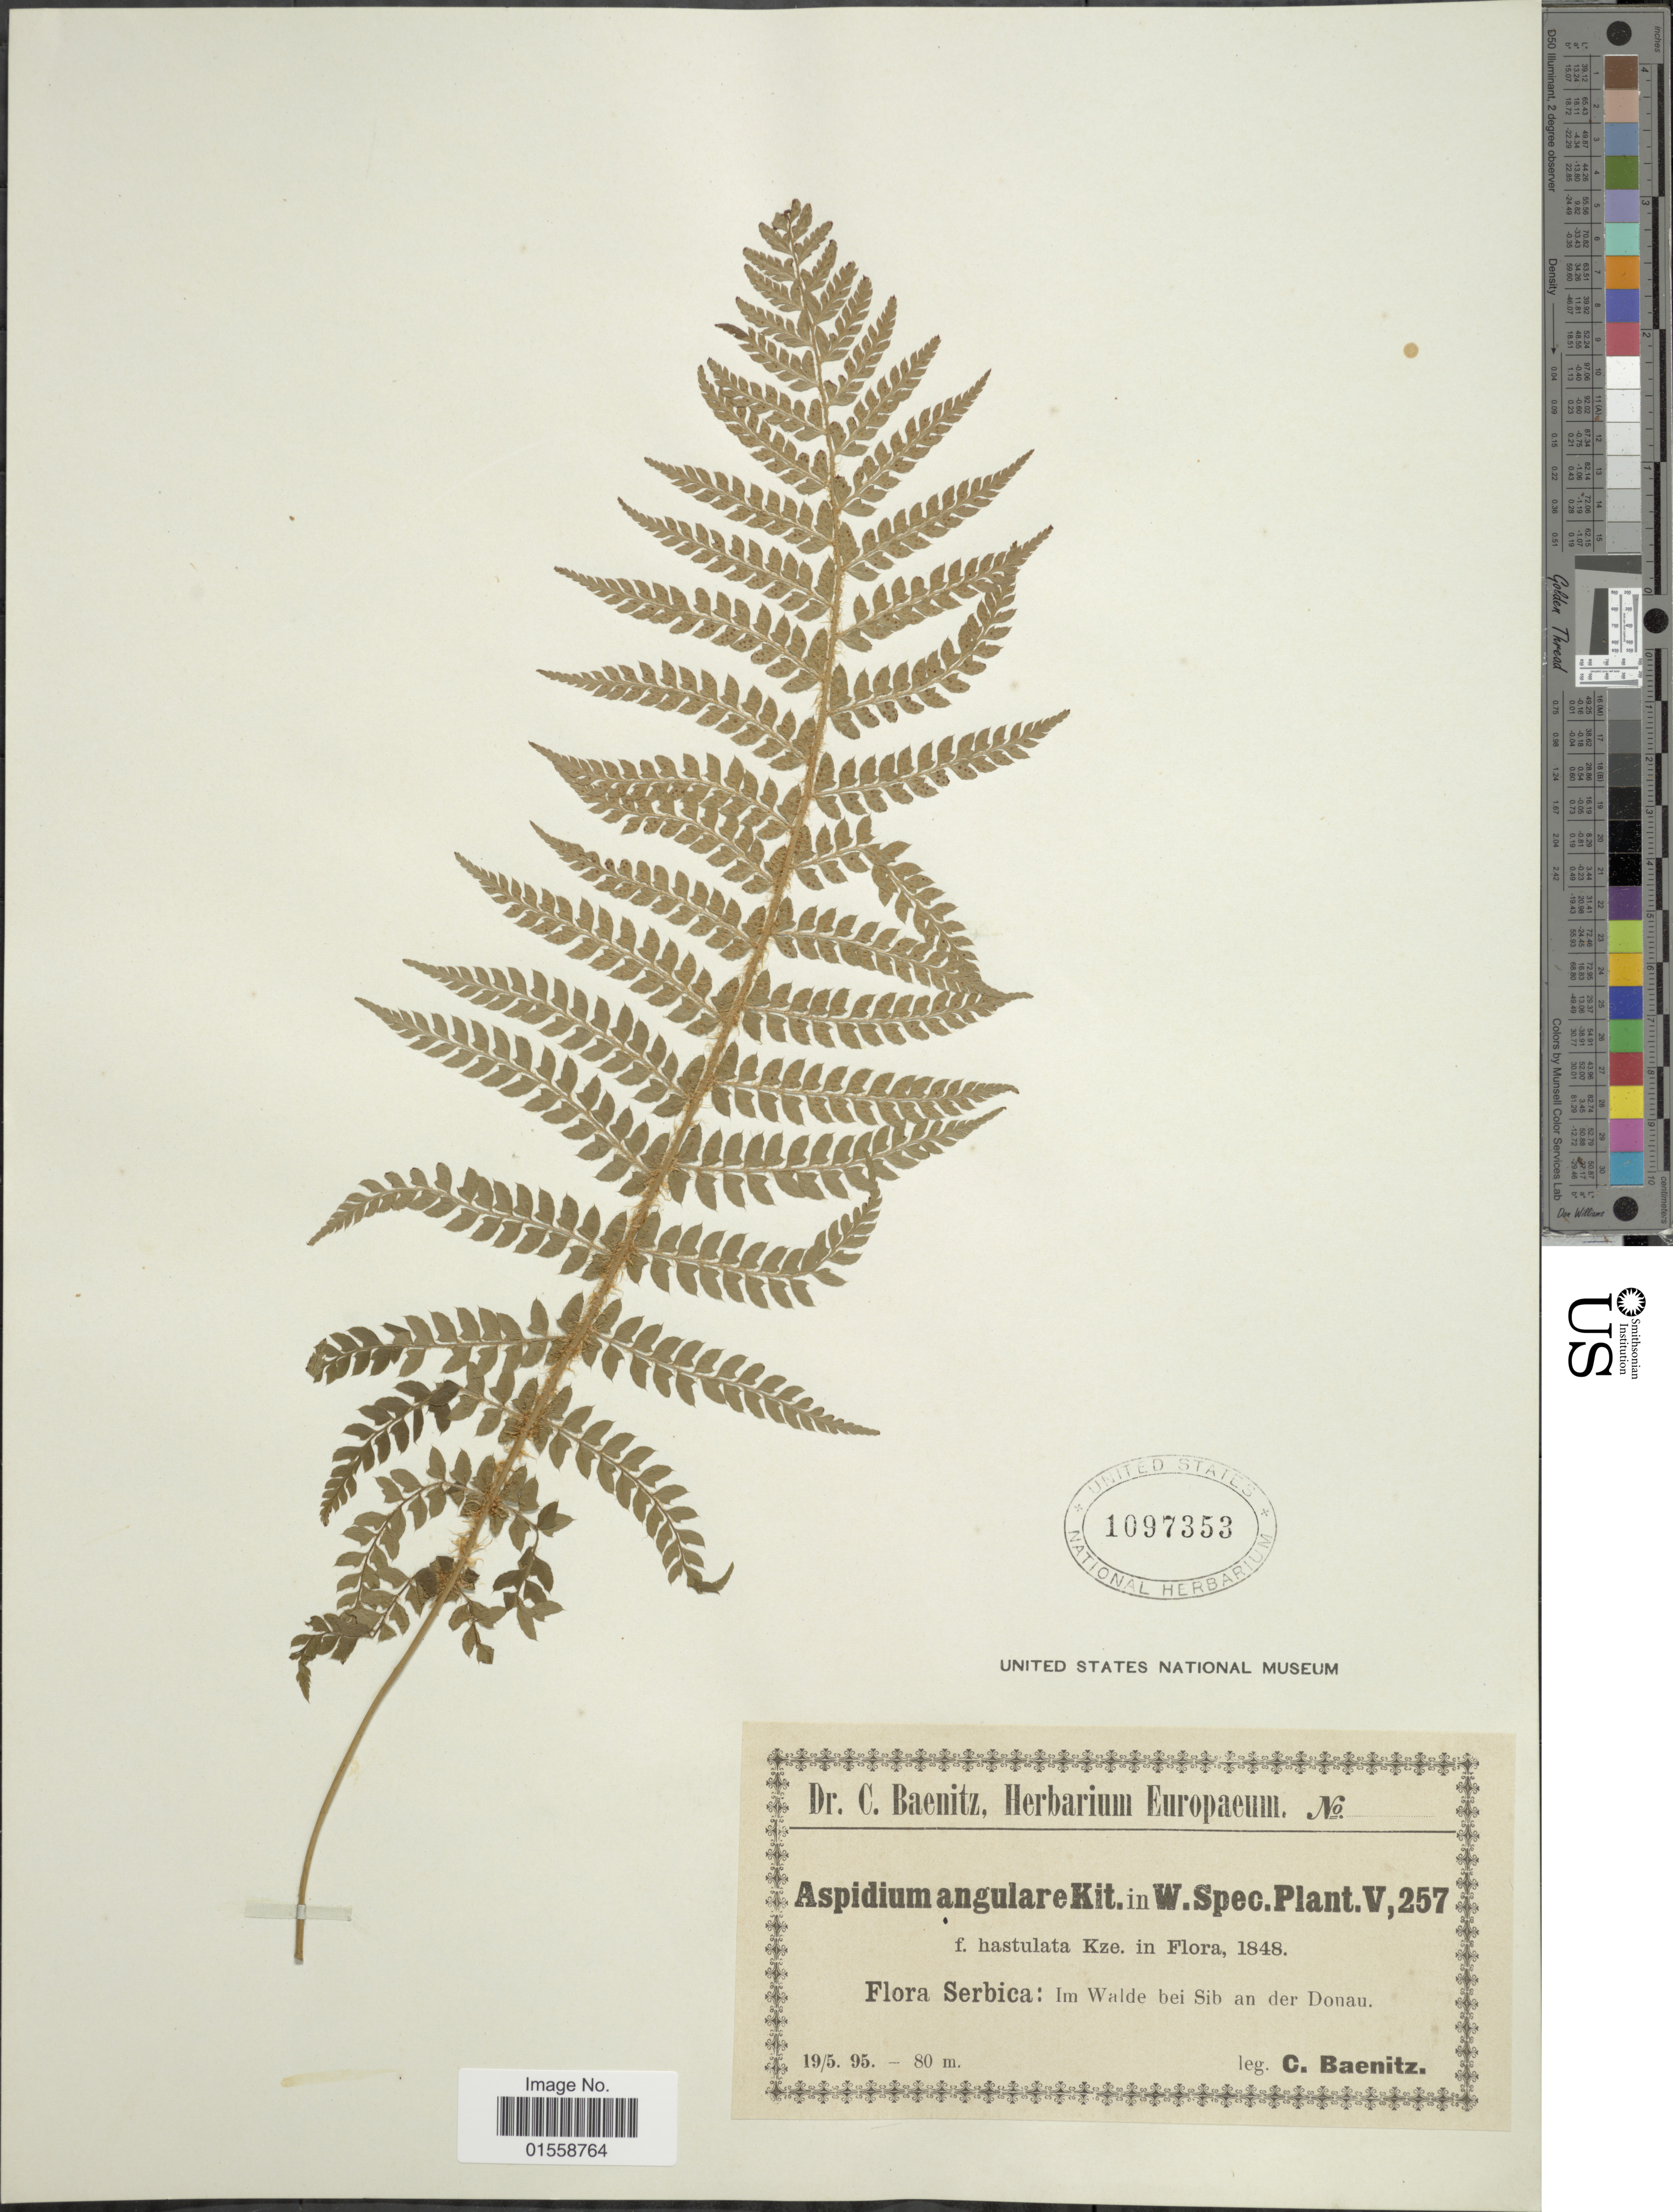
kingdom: Plantae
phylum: Tracheophyta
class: Polypodiopsida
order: Polypodiales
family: Dryopteridaceae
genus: Polystichum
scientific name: Polystichum setiferum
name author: (Forssk.) Moore ex Woynar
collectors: C. G. Baenitz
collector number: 257?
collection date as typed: Transcribed d/m/y: 19/5/95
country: Serbia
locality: Serbica: Im Walde bei sib an der Donau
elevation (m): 80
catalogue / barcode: US 1097353